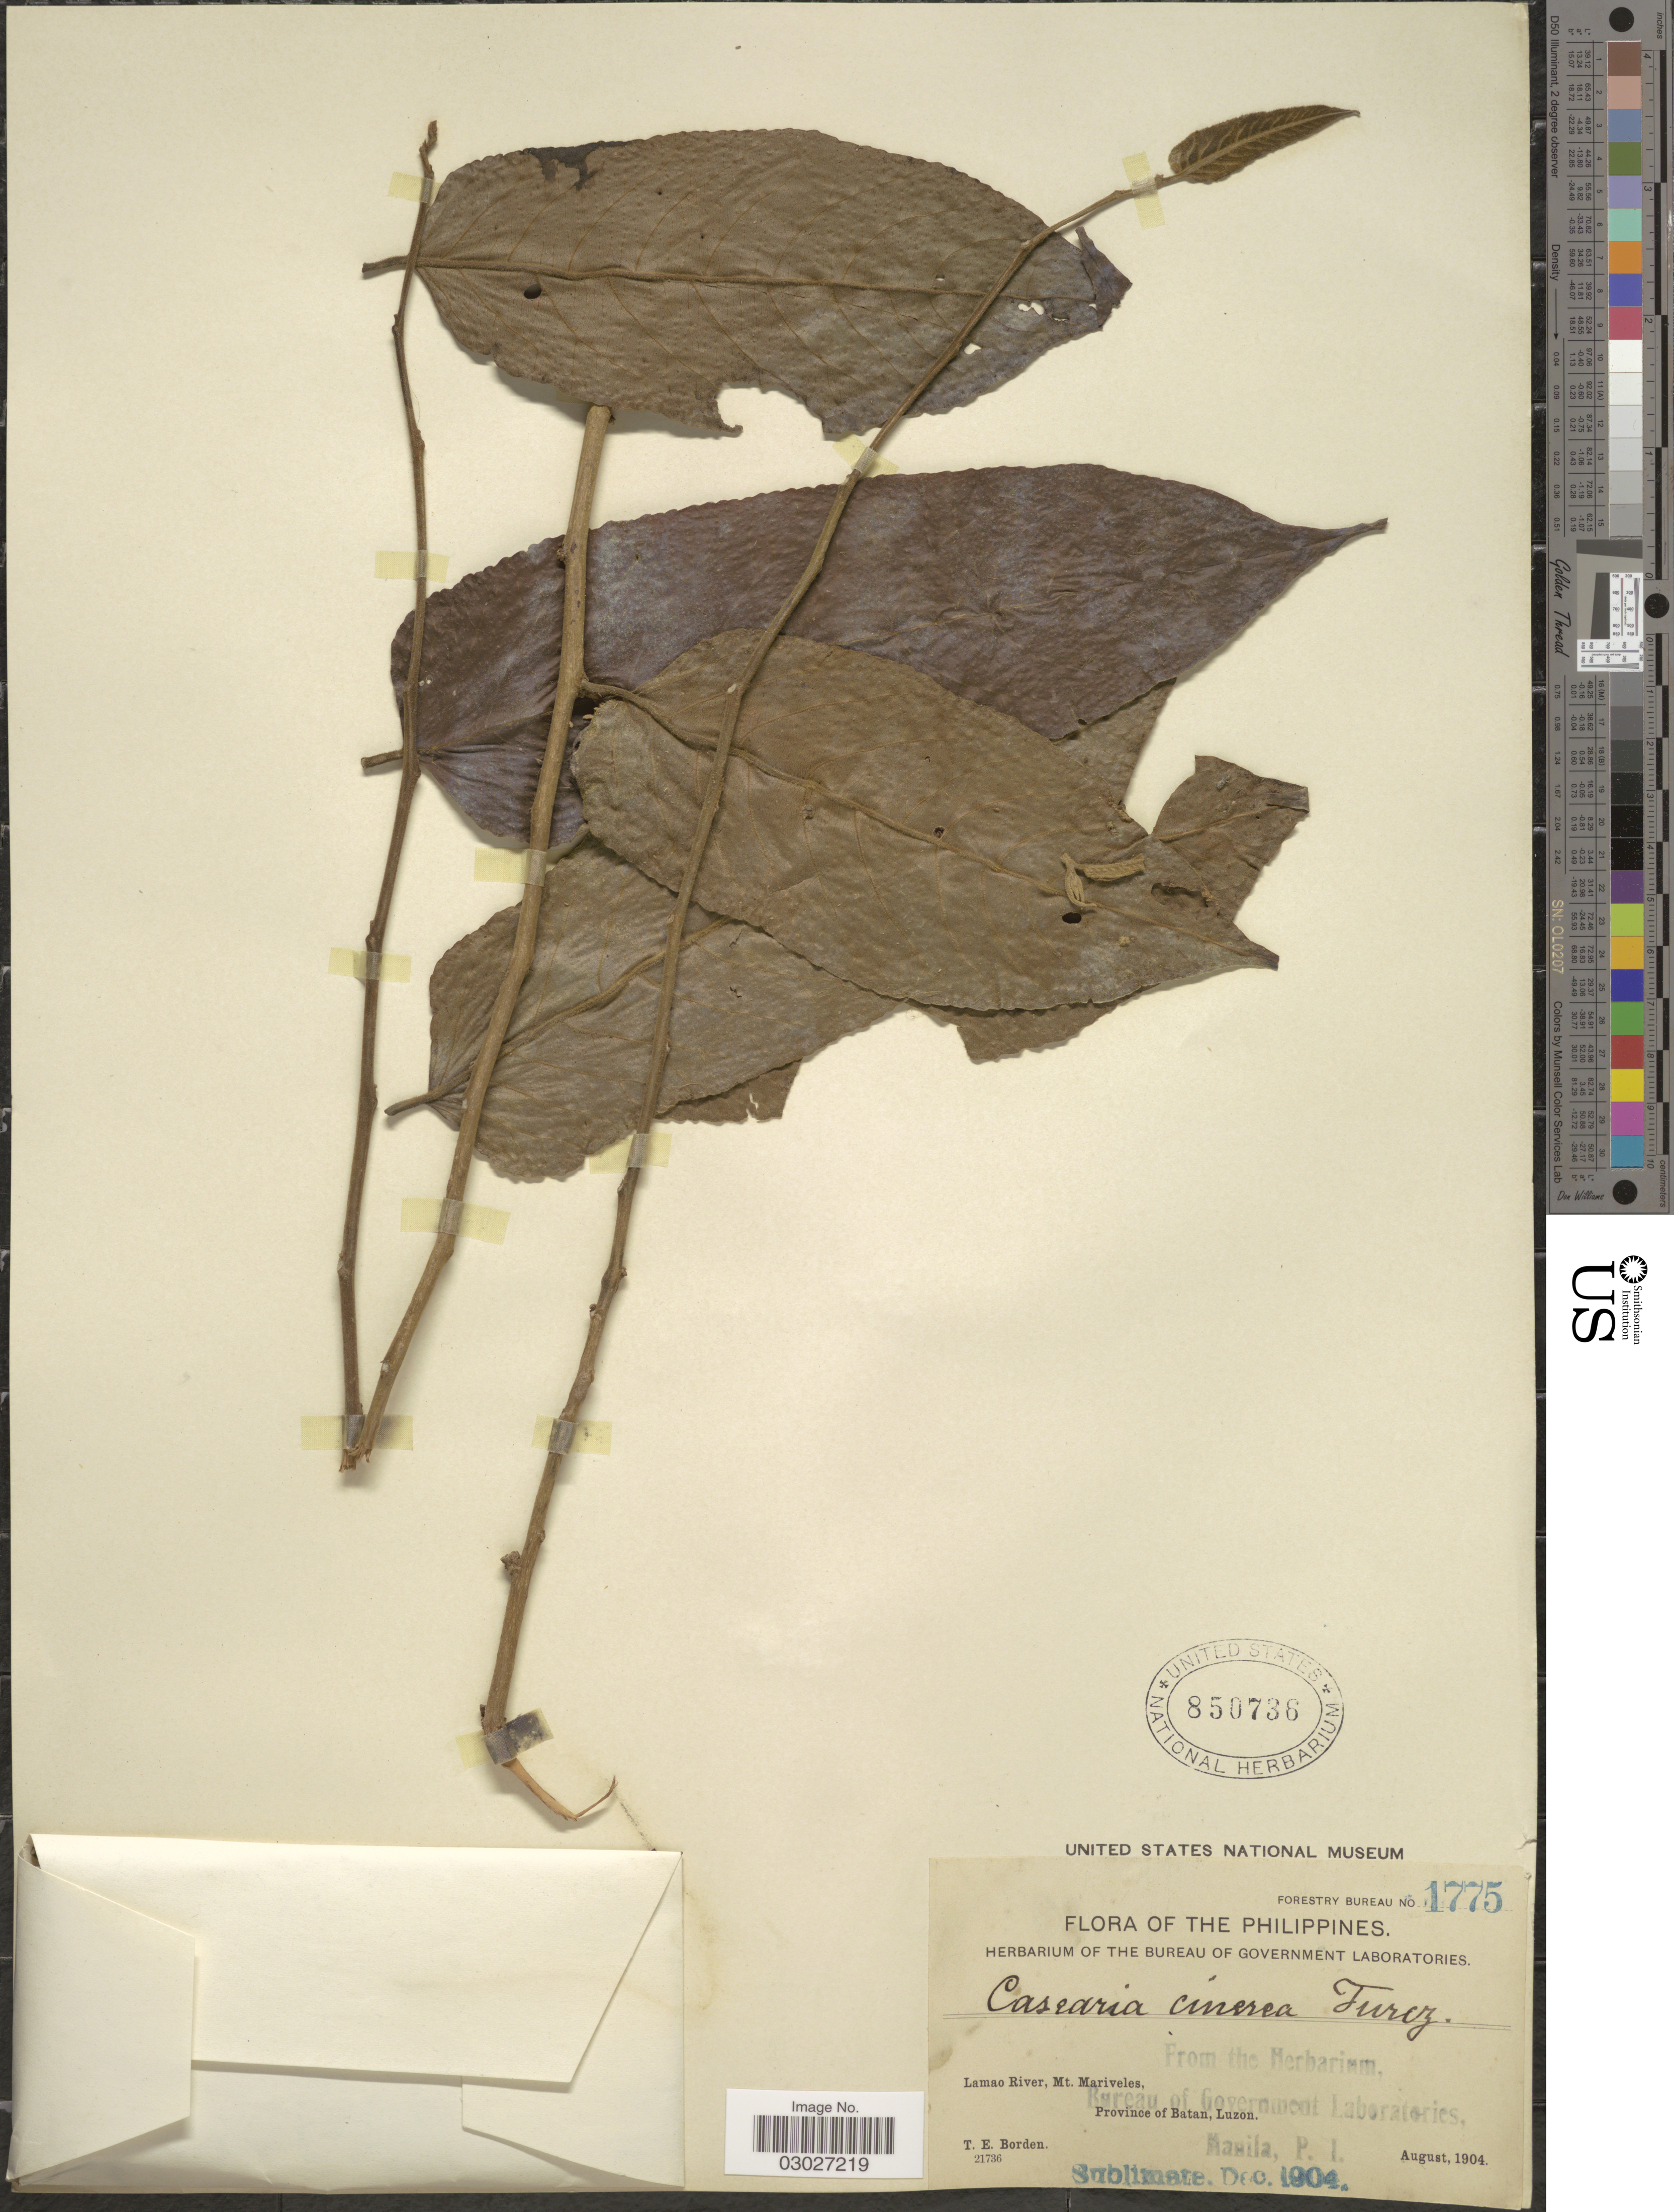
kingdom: Plantae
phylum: Tracheophyta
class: Magnoliopsida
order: Malpighiales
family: Salicaceae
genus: Casearia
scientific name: Casearia cinerea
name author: Turcz.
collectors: T. E. Borden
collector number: Forestry Bureau 1775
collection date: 1904-08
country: Philippines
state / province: Cagayan Valley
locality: Lamao River, Mt. Mariveles, Province of Batan, Luzon.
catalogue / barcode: US 850736